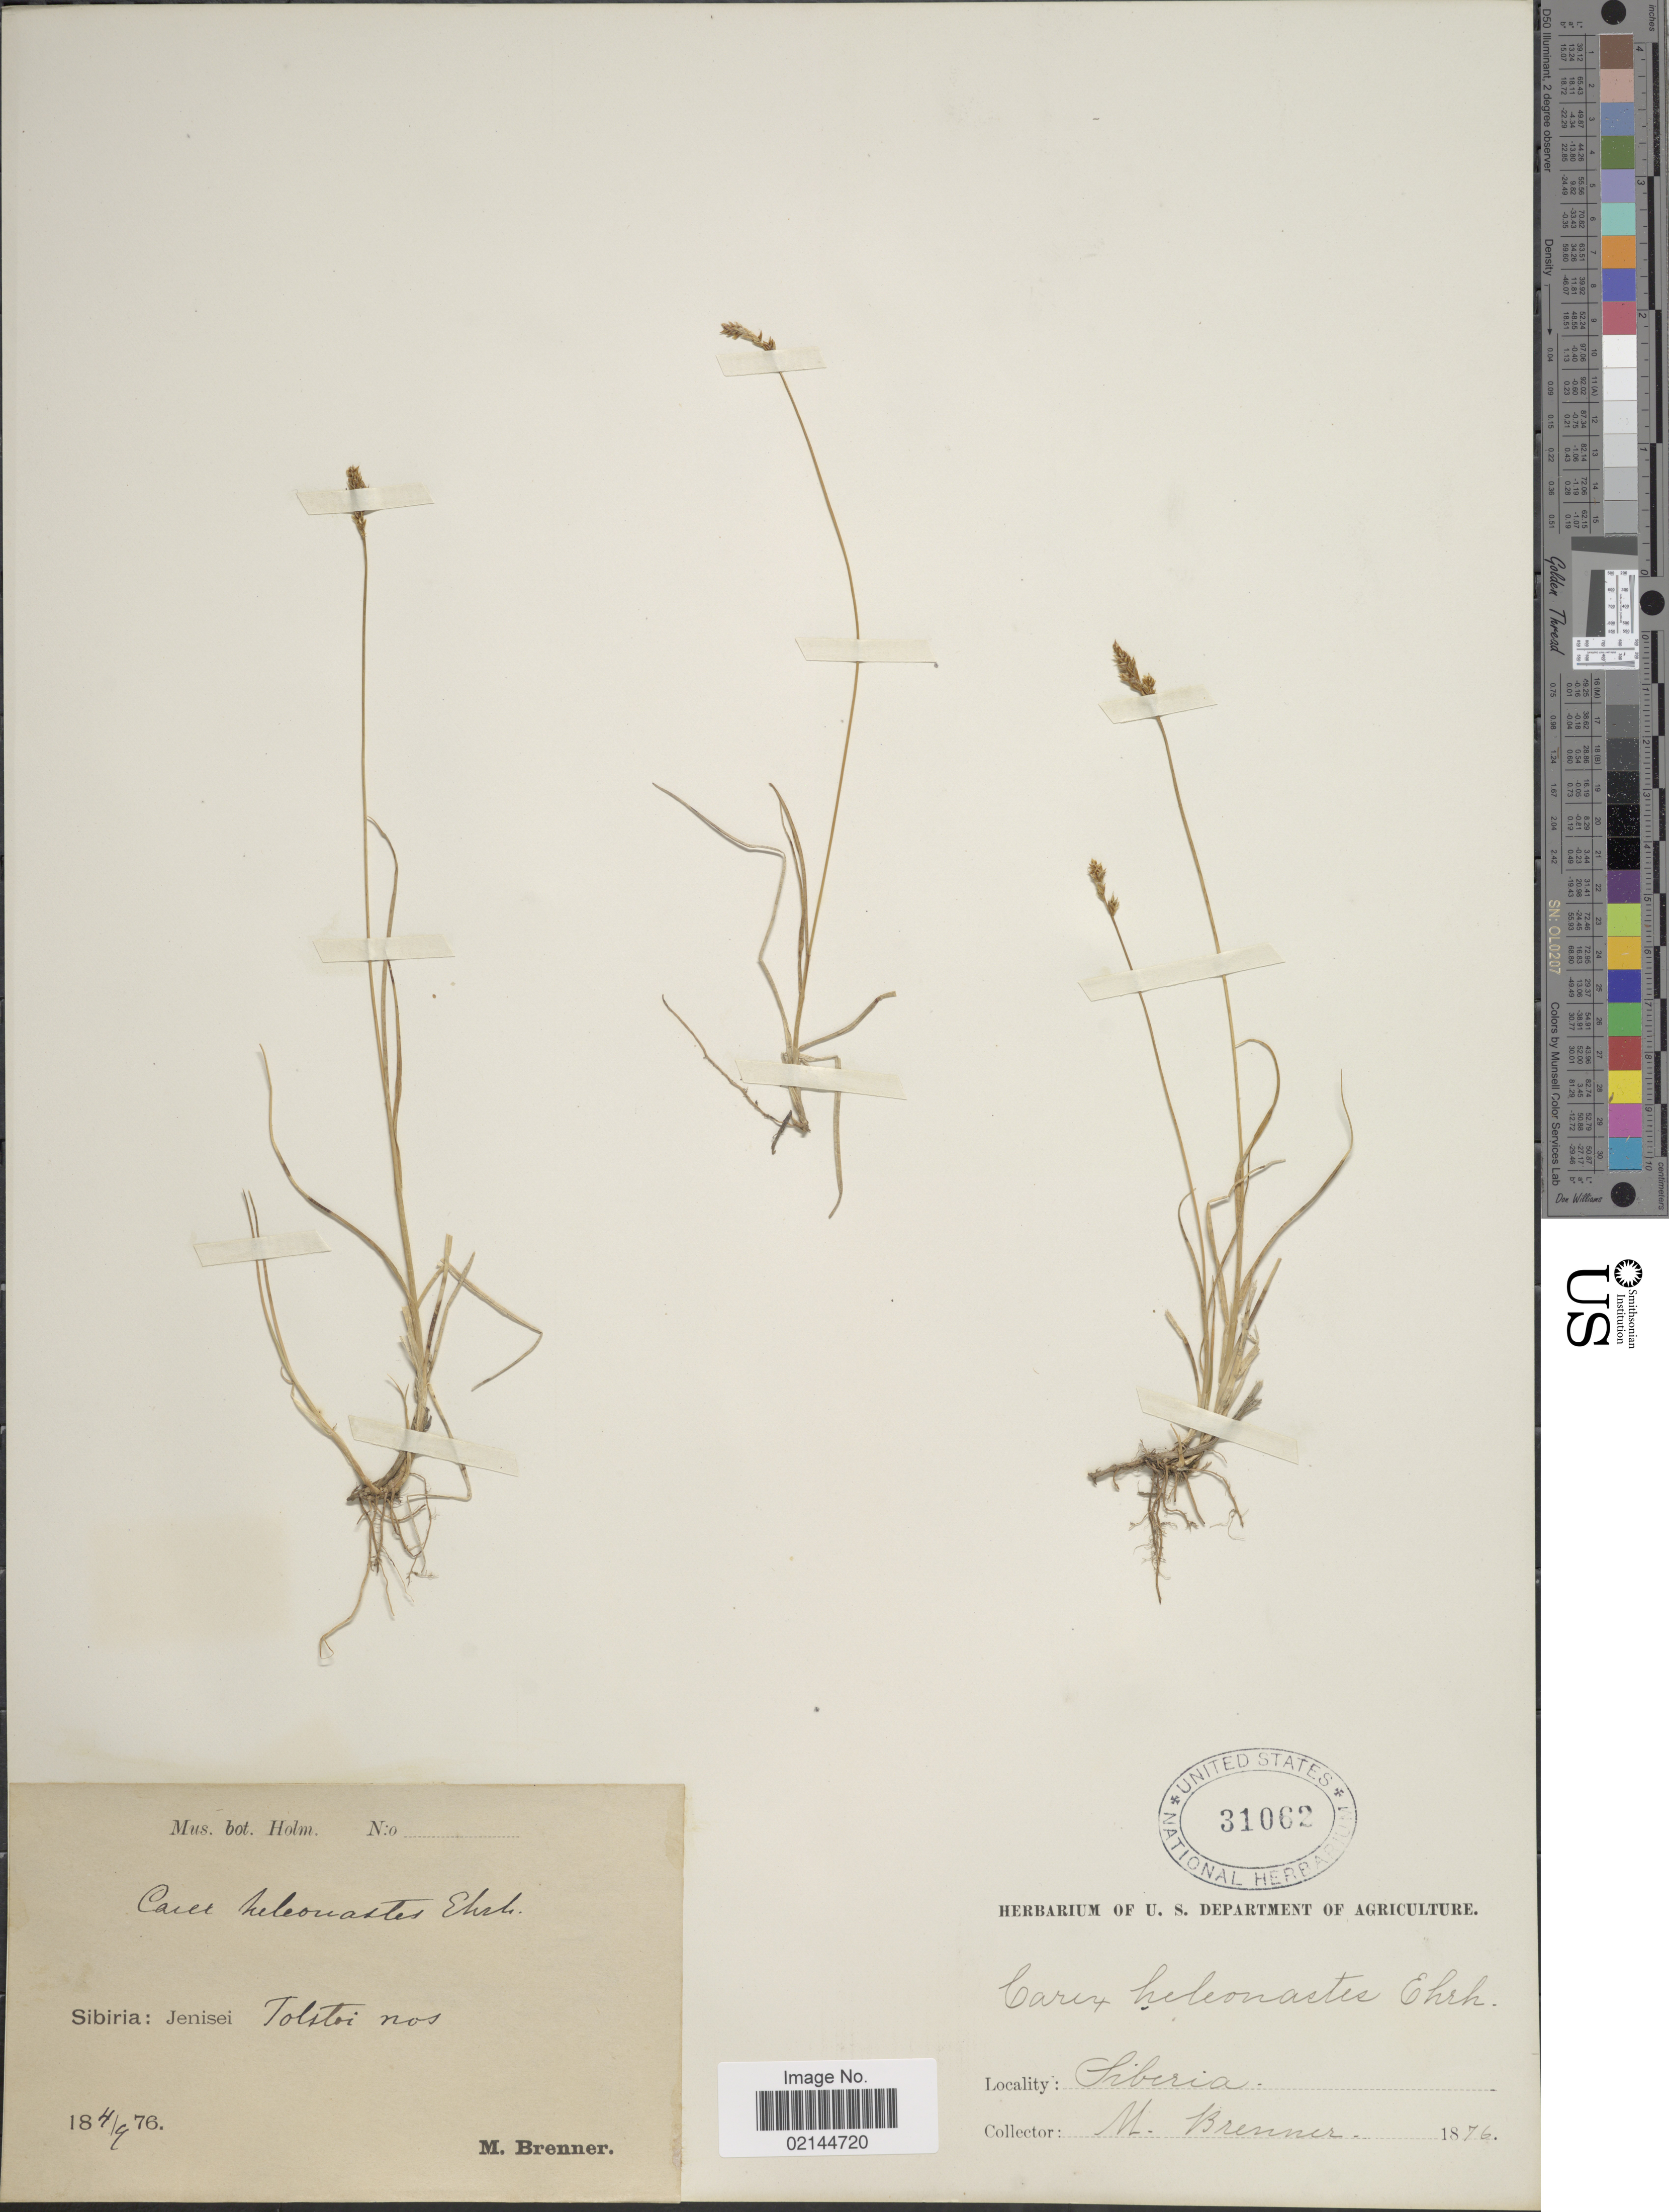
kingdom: Plantae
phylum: Tracheophyta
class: Liliopsida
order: Poales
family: Cyperaceae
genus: Carex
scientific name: Carex heleonastes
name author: Ehrh. ex L. f.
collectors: M. Brenner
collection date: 1876-09-04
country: Russian Federation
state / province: Krasnoyarsk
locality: Sibiria: Jenisei Tolstoi nos (Tolstyy Nos)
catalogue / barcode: US 31062